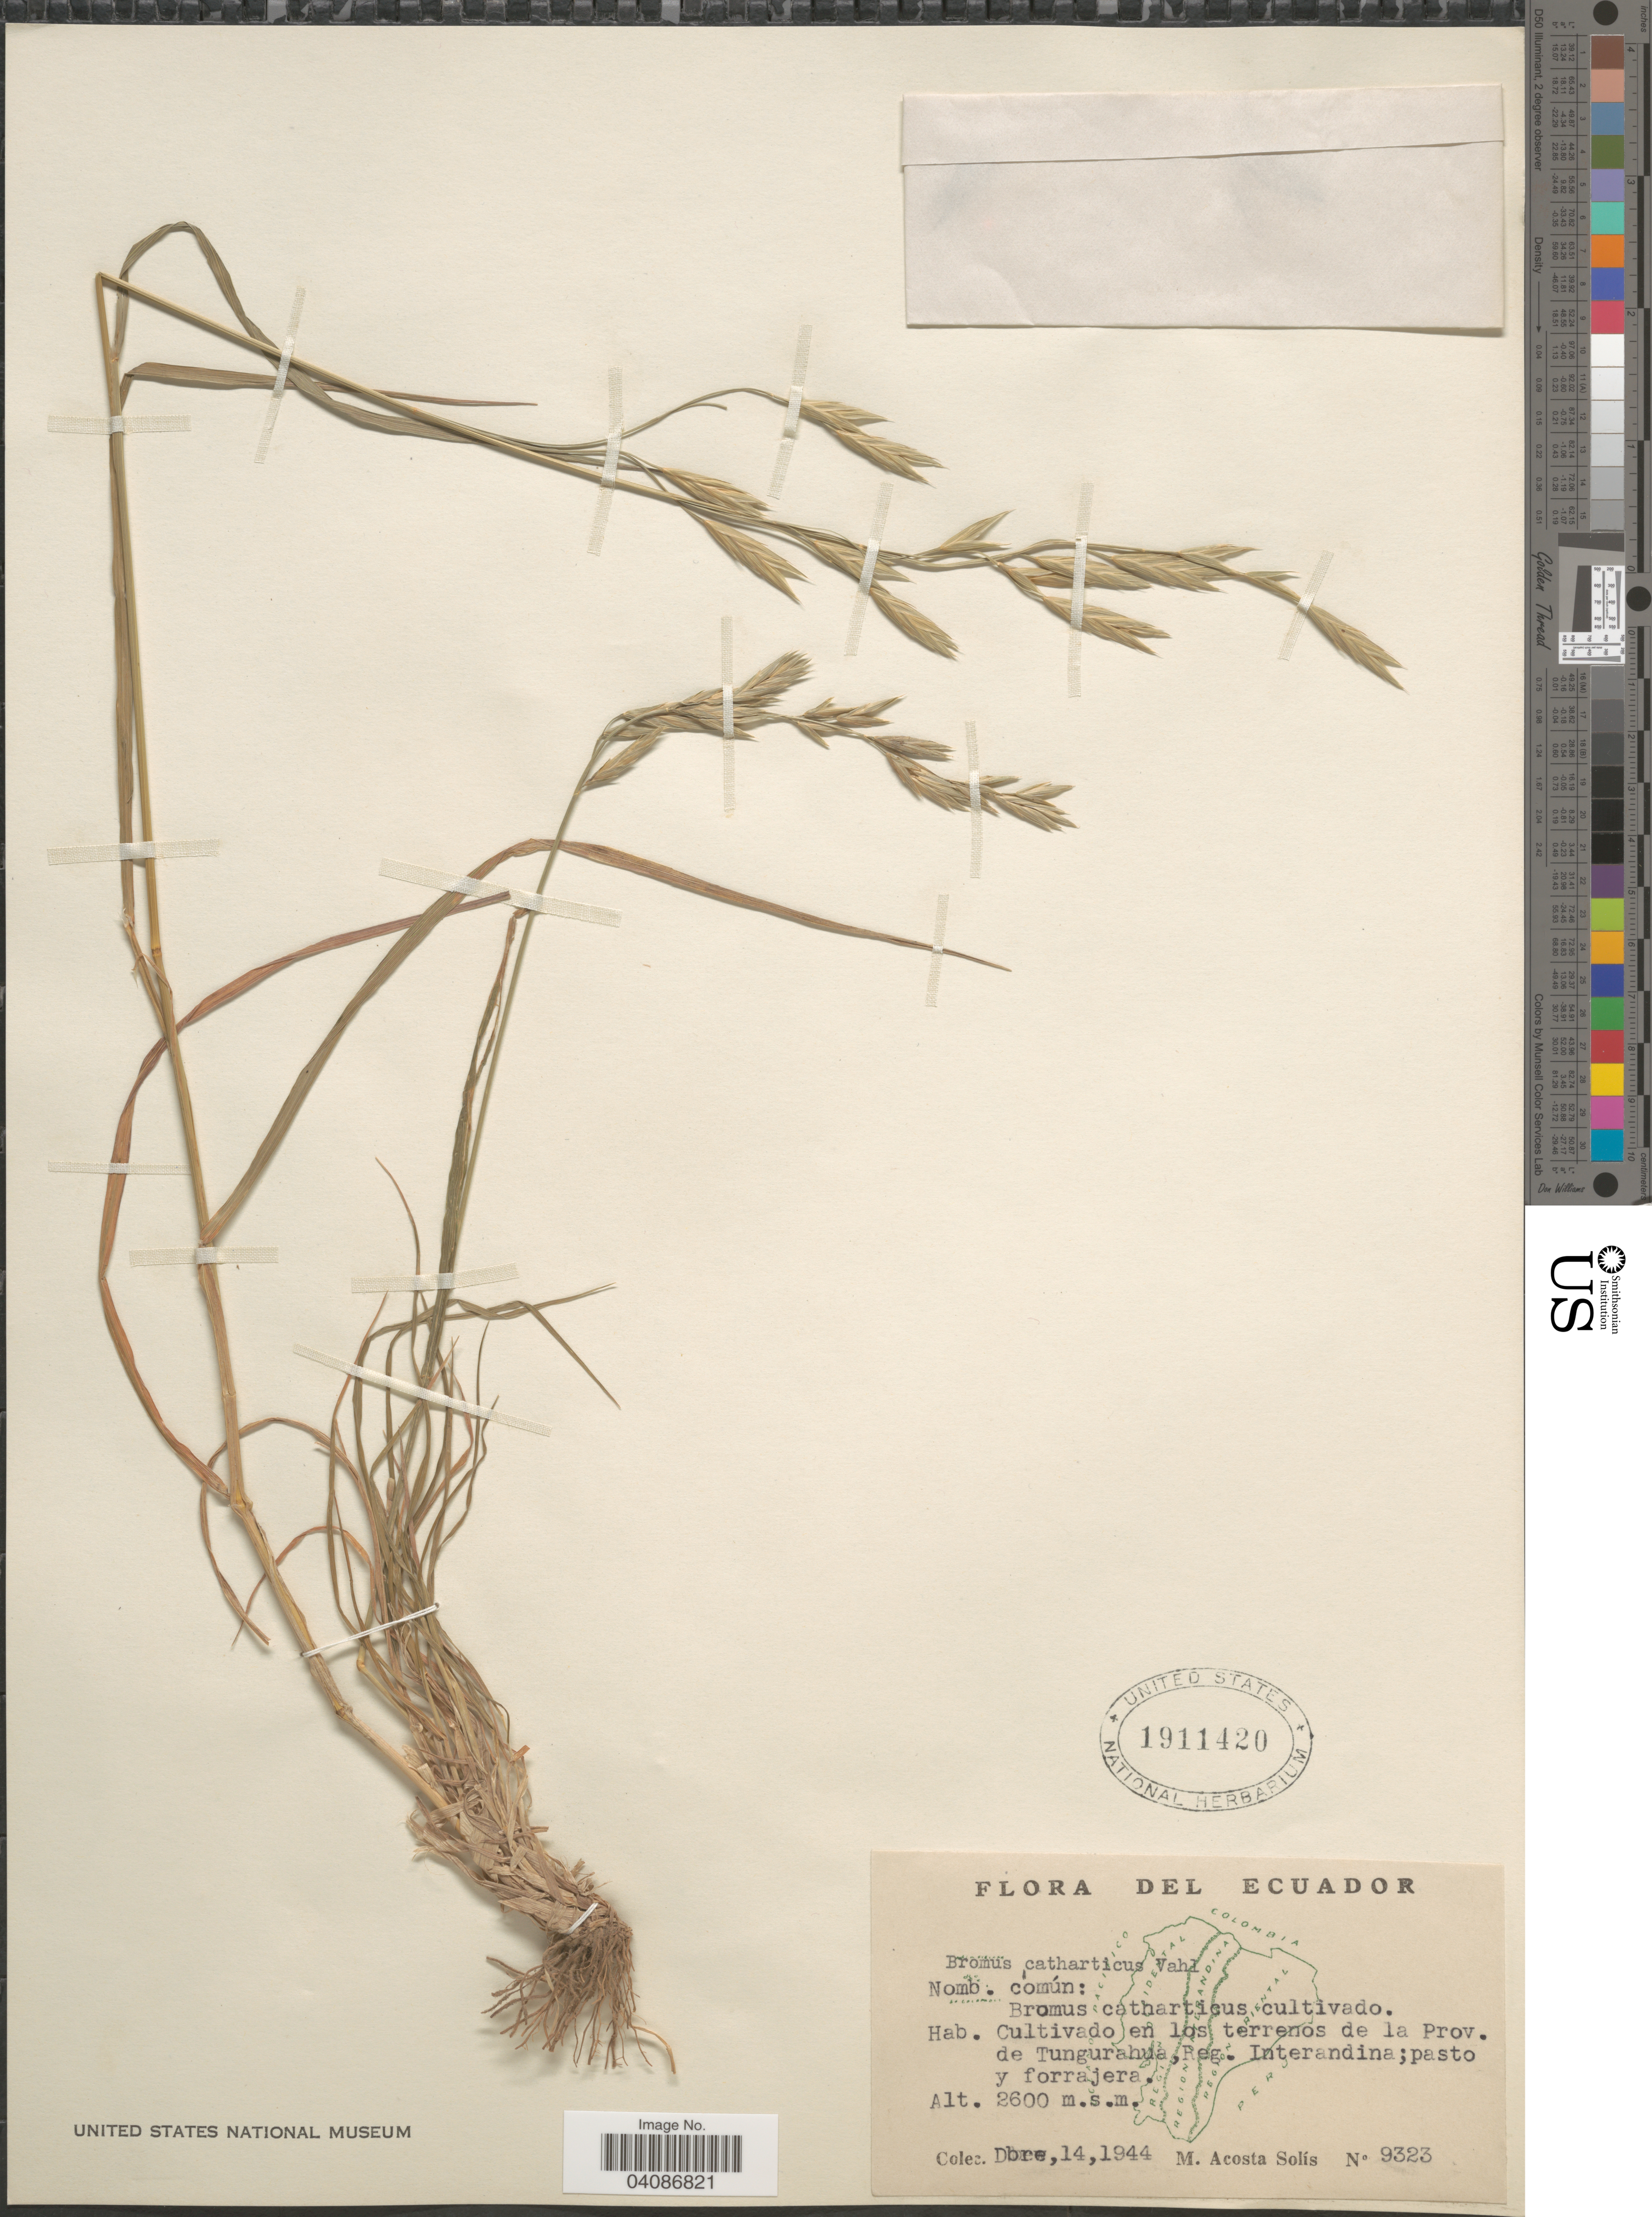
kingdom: Plantae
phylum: Tracheophyta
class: Liliopsida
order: Poales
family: Poaceae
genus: Bromus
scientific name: Bromus catharticus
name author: Vahl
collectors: M. Acosta Solis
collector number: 9323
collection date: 1944-12-14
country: Ecuador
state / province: Tungurahua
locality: Cultivado en los terrenos de la Prov. de Tungurahua,Reg. Interandina.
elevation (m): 2600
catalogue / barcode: US 1911420